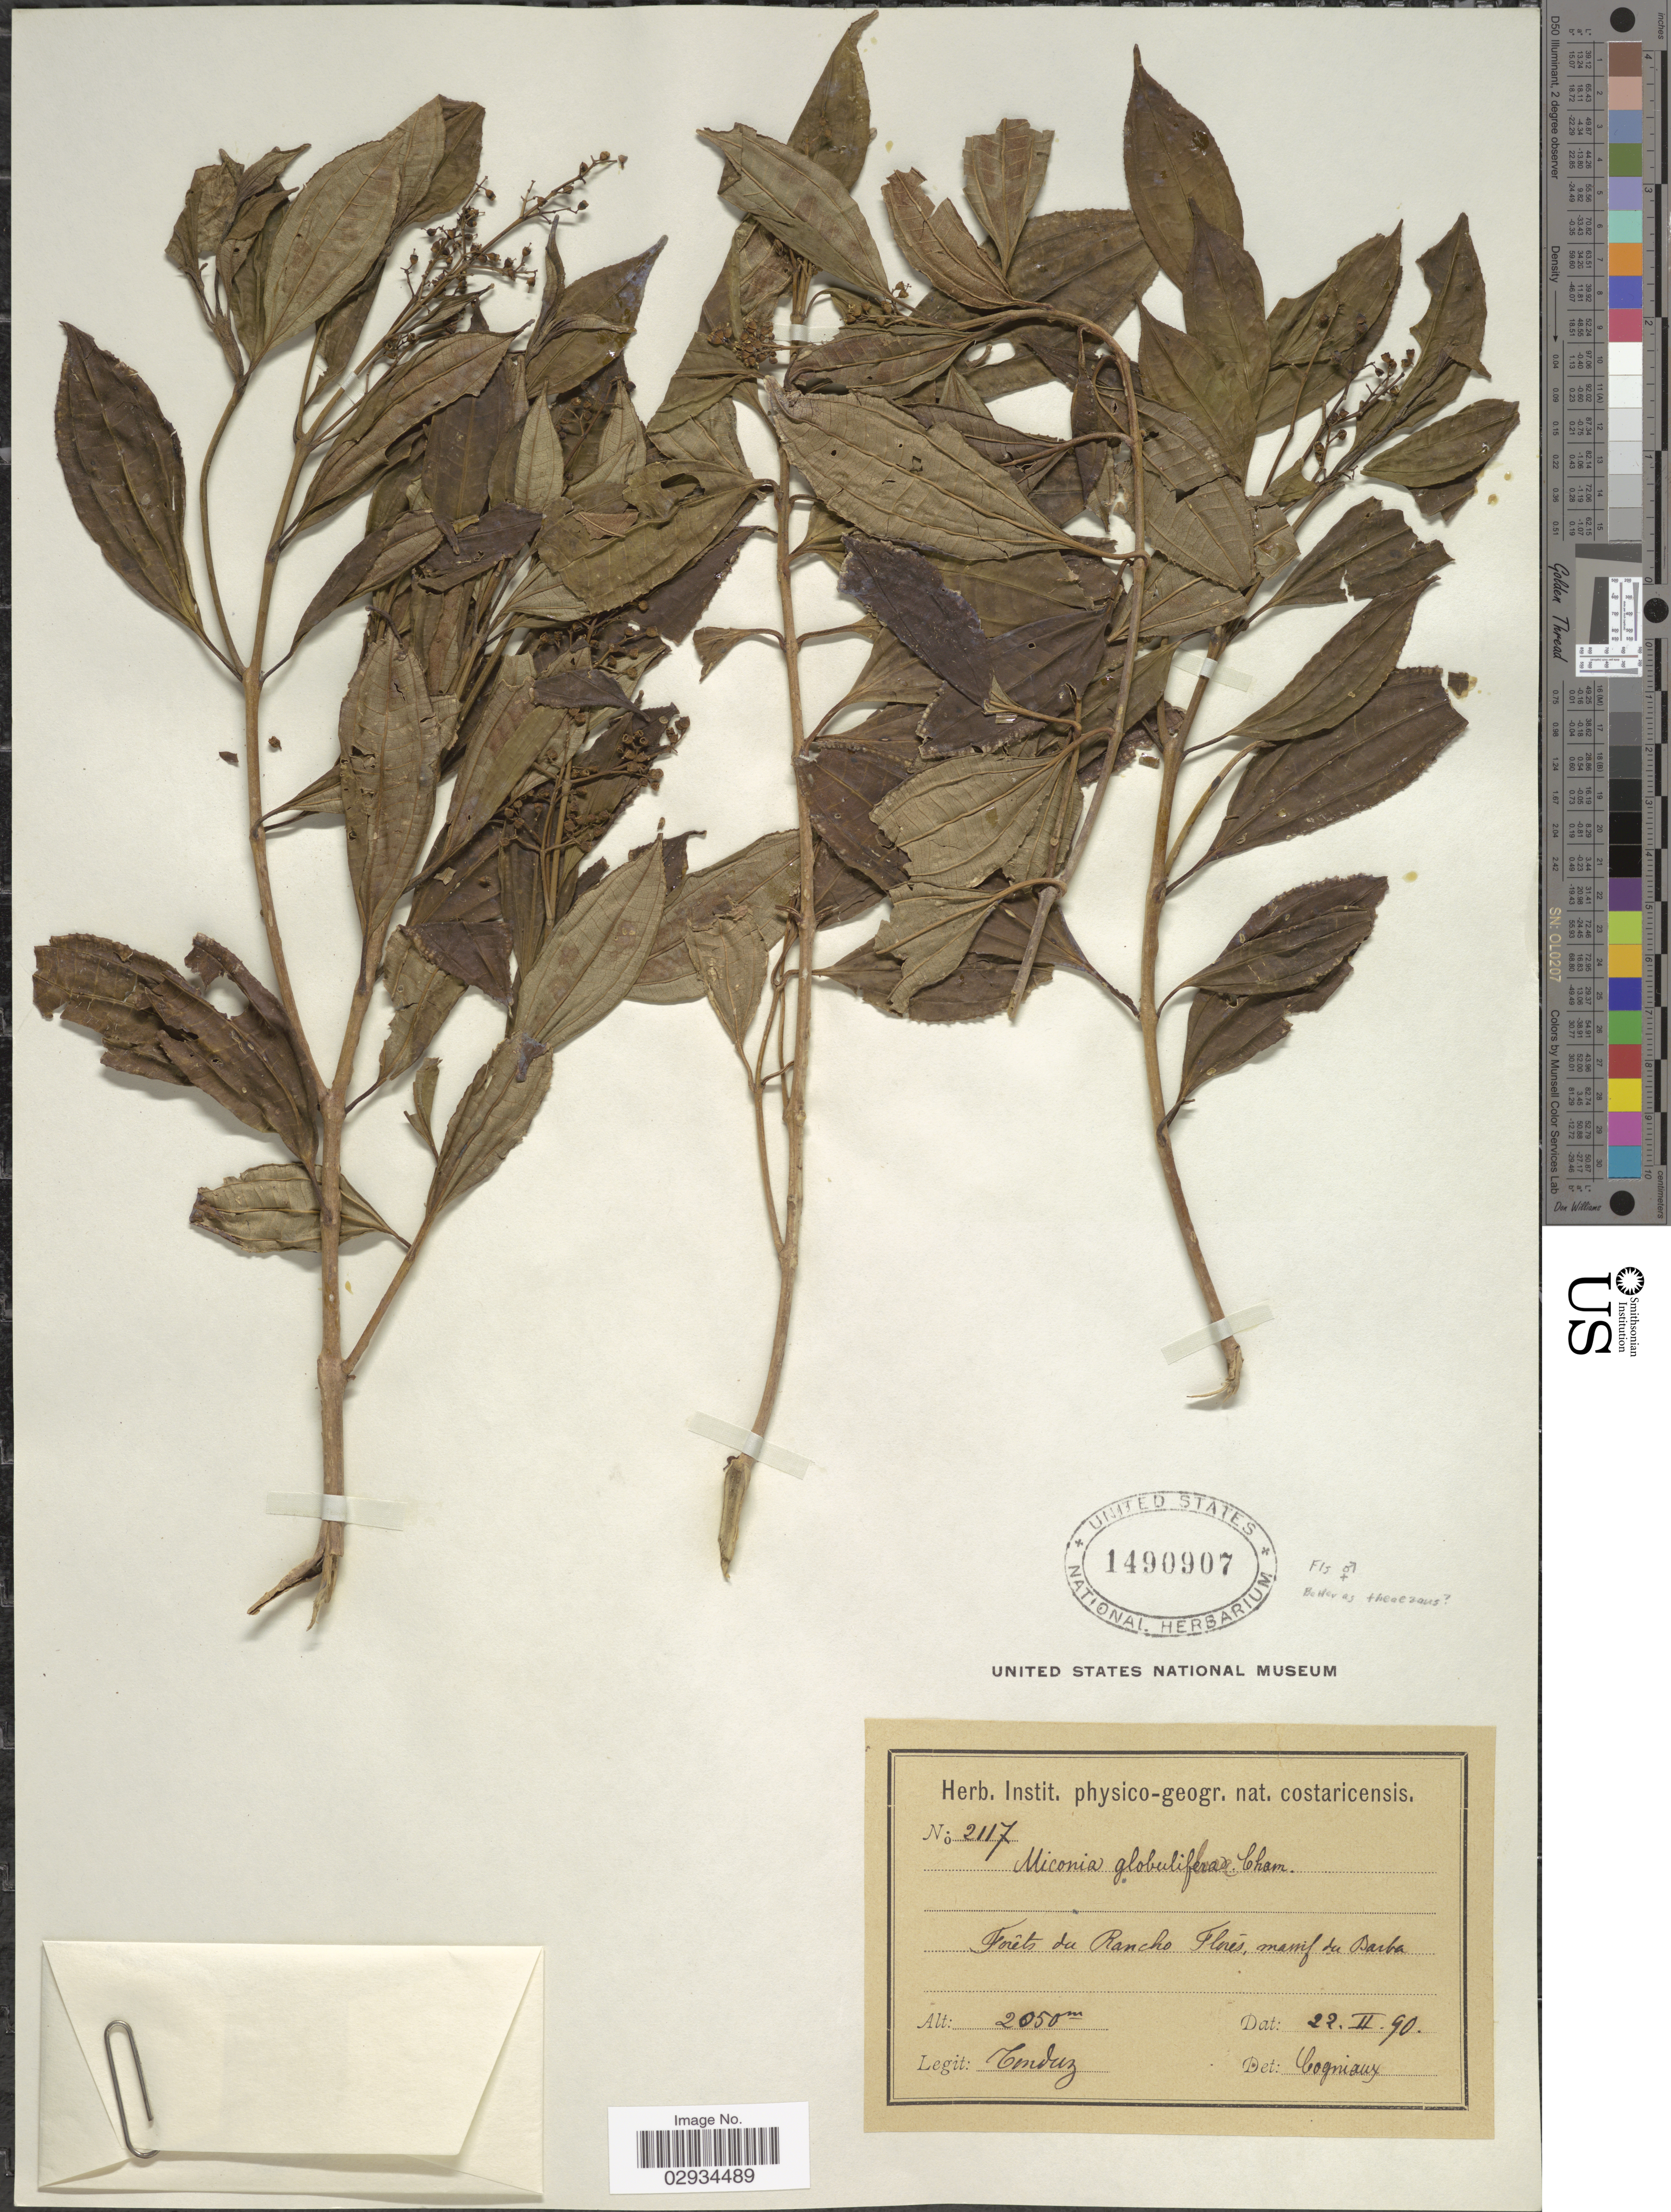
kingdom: Plantae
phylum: Tracheophyta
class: Magnoliopsida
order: Myrtales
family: Melastomataceae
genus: Miconia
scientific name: Miconia theizans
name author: (Bonpl.) Cogn.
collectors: Tonduz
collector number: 2117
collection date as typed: Transcribed d/m/y: 22/2/90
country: Costa Rica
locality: Forêts du Rancho Florés, massif du Barba.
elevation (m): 2050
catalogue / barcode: US 1490907